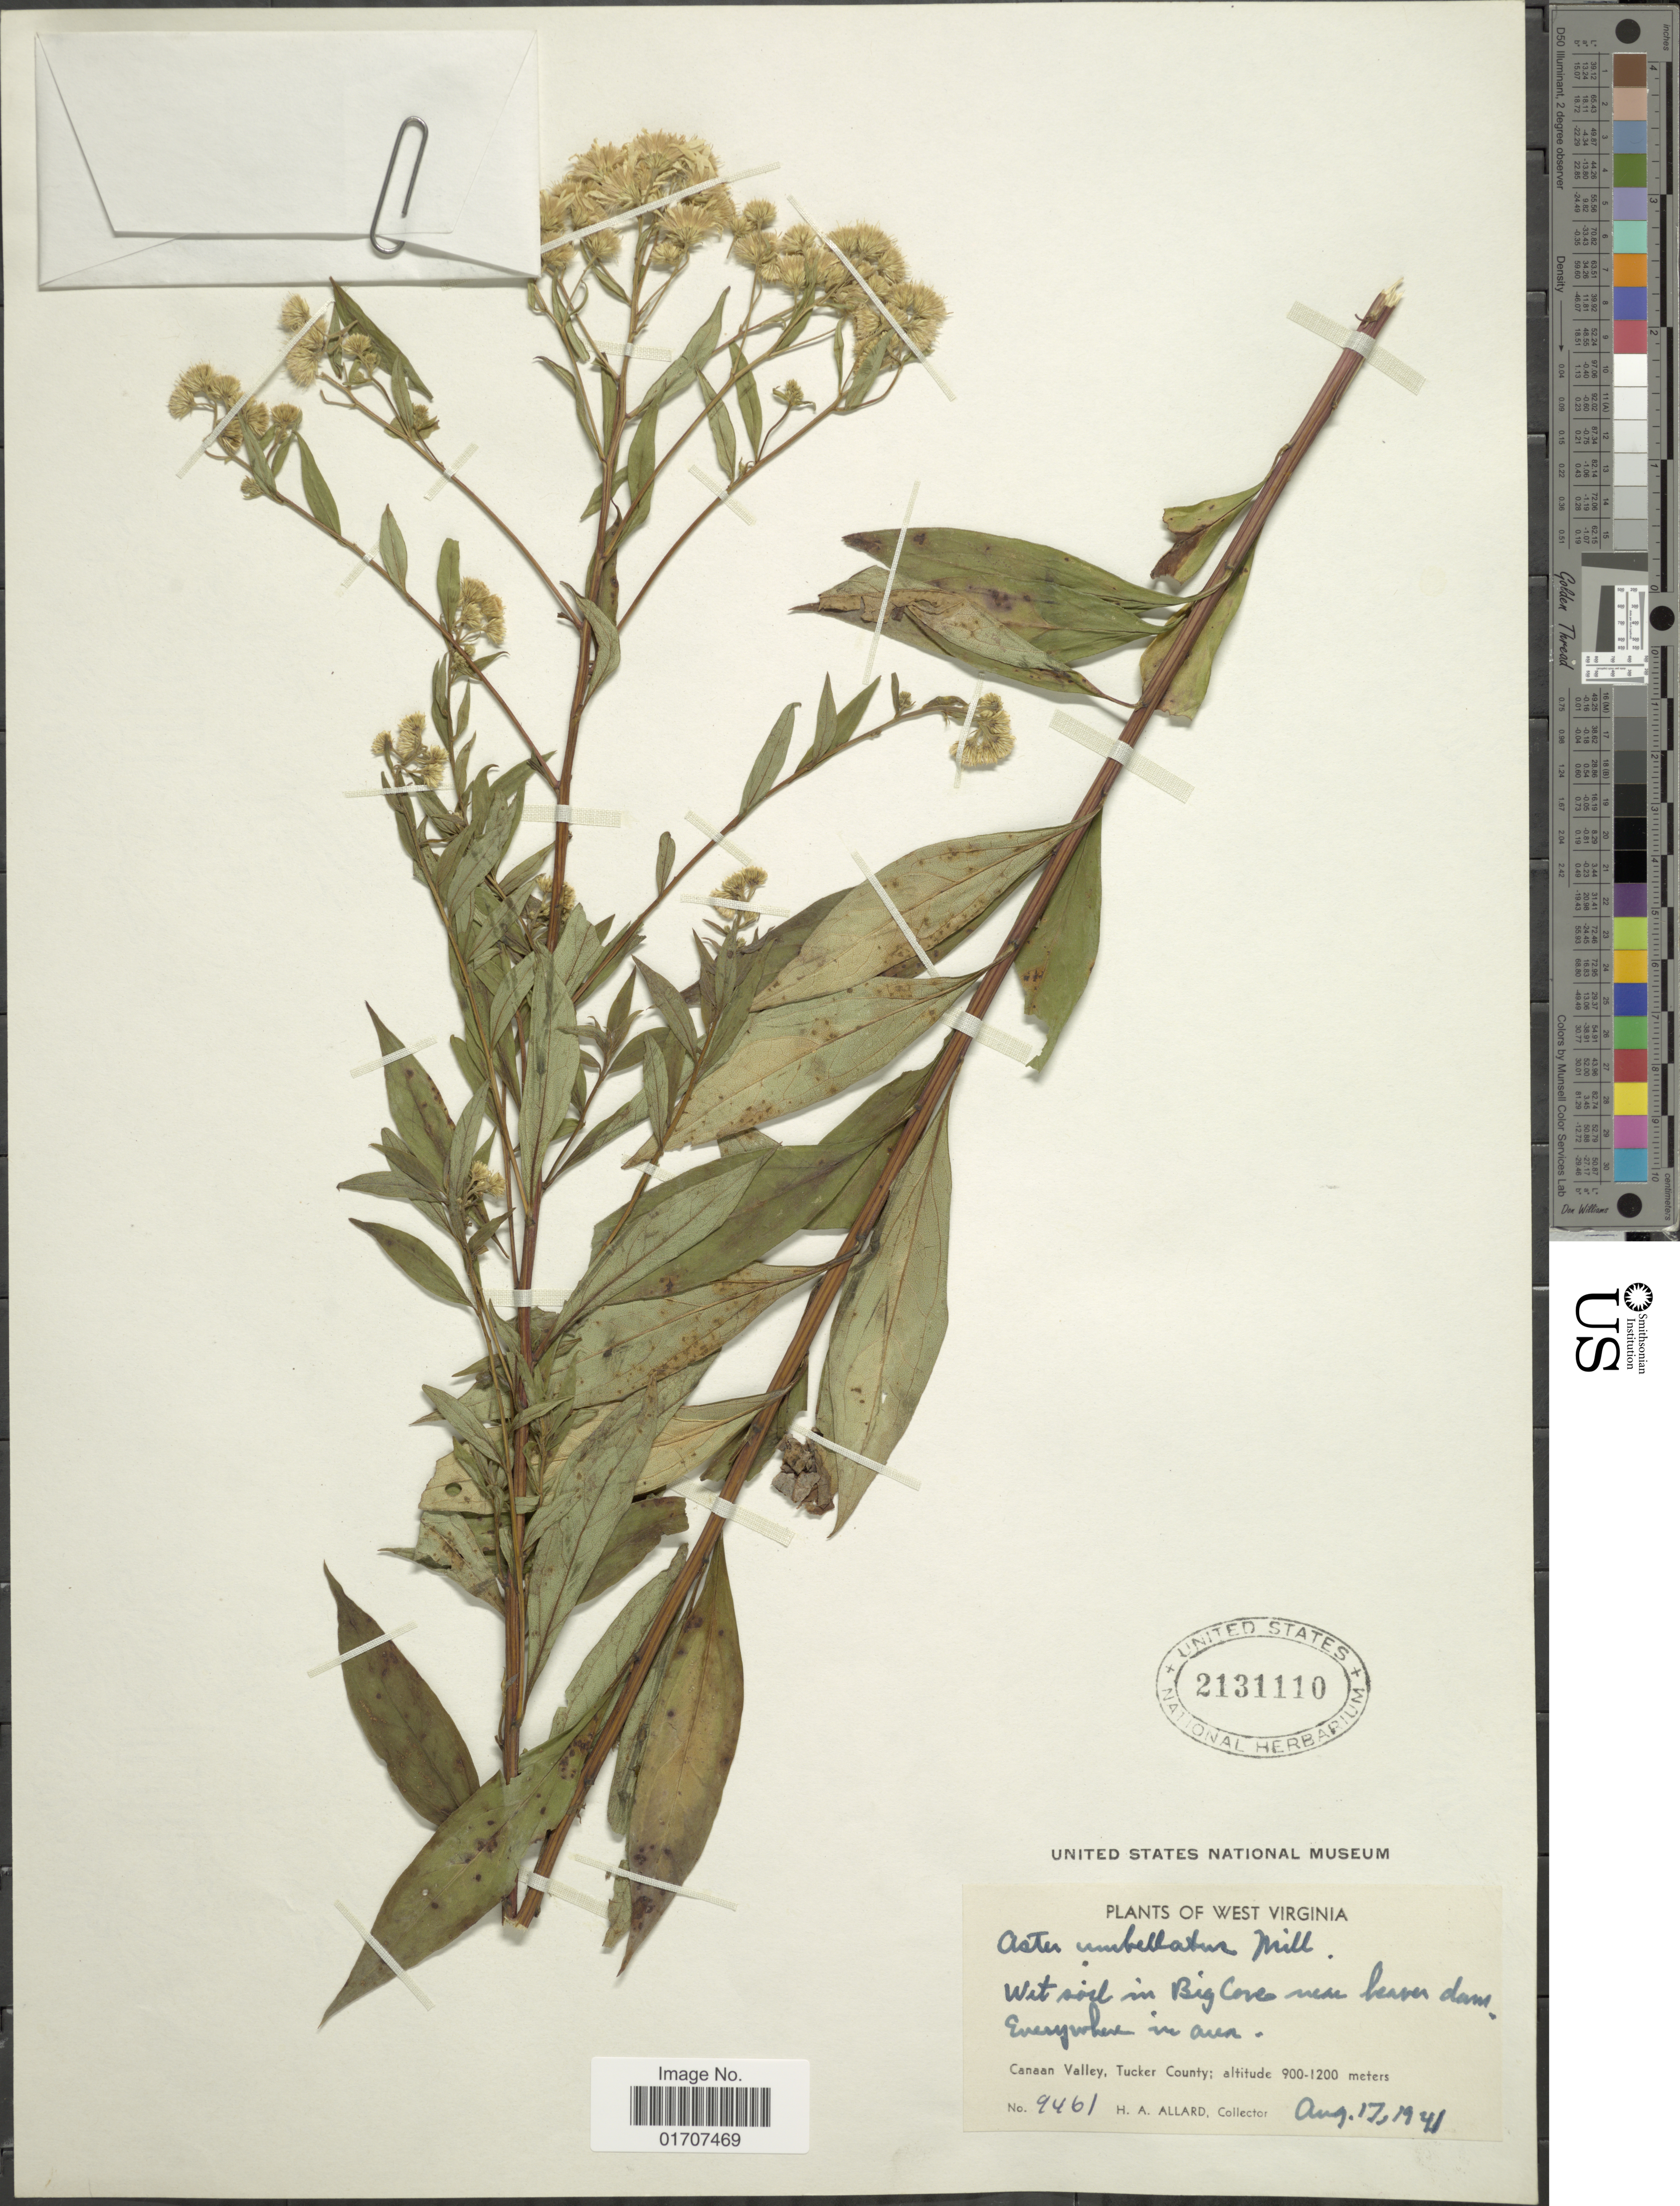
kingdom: Plantae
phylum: Tracheophyta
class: Magnoliopsida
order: Asterales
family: Asteraceae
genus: Doellingeria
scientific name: Doellingeria umbellata var. umbellata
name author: Nees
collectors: H. A. Allard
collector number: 9461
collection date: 1941-08-17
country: United States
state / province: West Virginia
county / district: Tucker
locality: Wet soil in Big Cavee near beaver dams, Everywhere in area, Canaan Valley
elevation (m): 900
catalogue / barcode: US 2131110